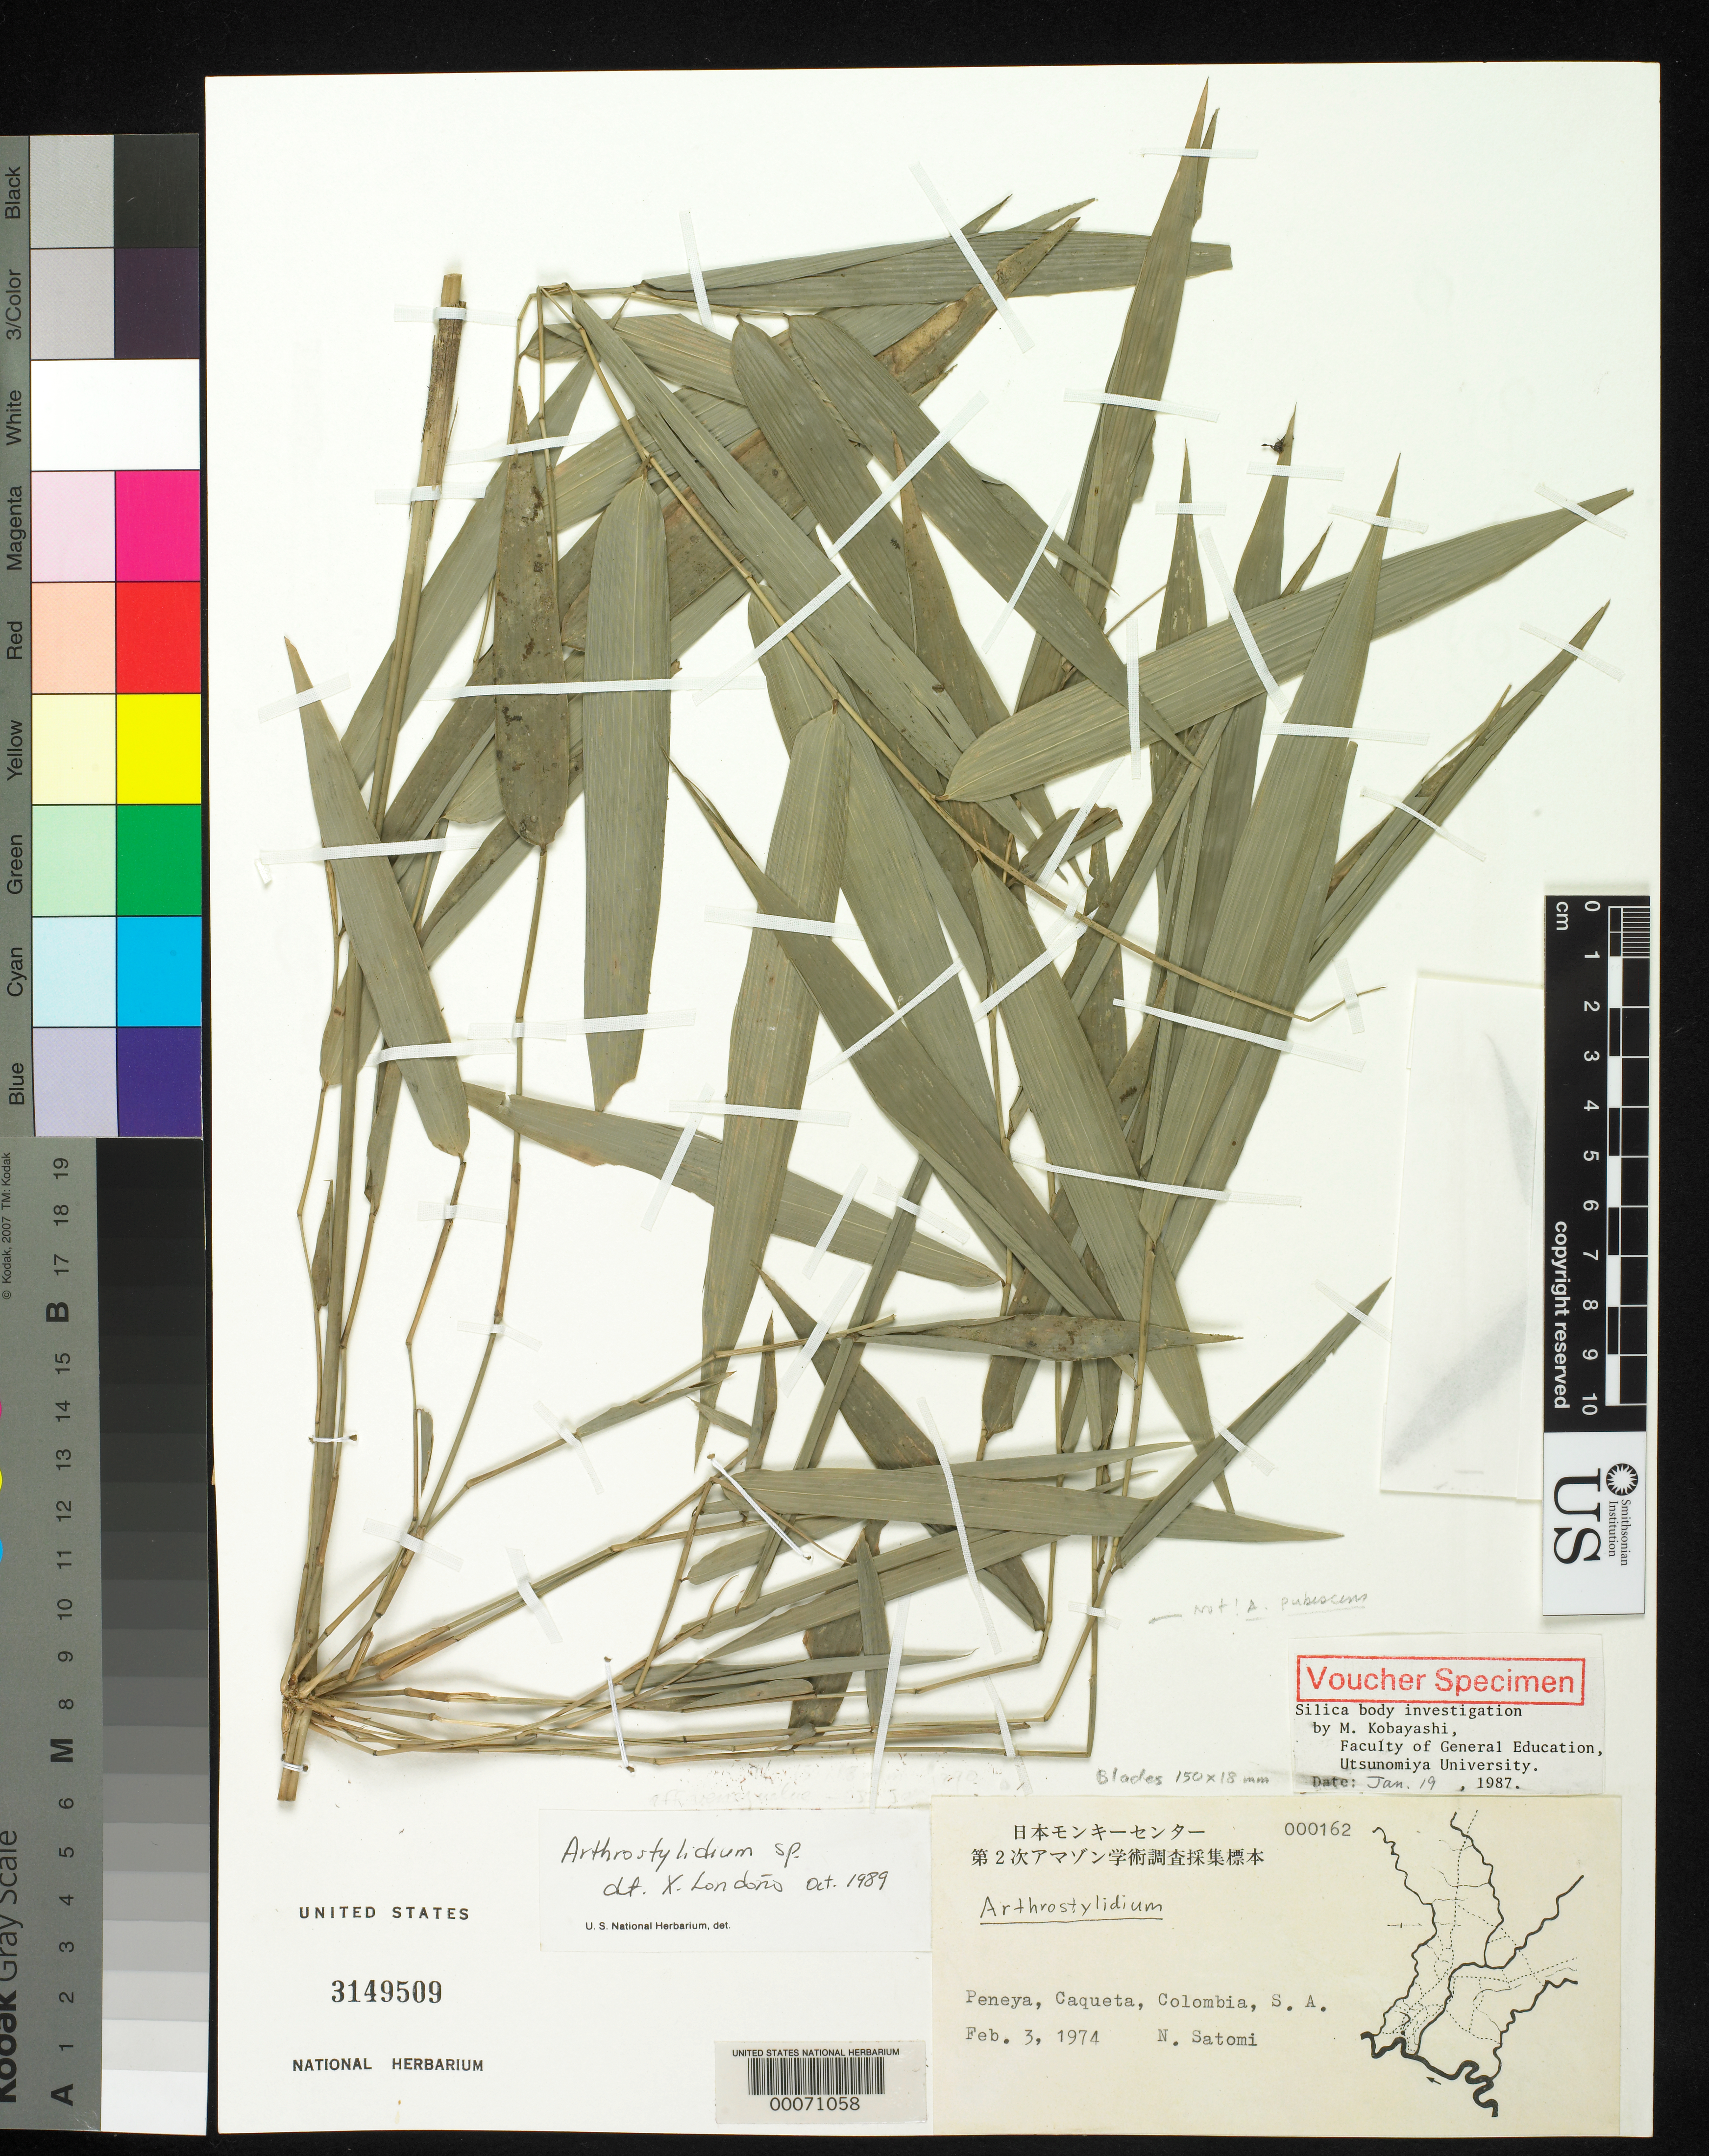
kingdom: Plantae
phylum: Tracheophyta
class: Liliopsida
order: Poales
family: Poaceae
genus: Arthrostylidium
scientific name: Arthrostylidium sp.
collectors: N. Satomi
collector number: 162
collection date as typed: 03 Feb 1974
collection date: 1974-02-03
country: Colombia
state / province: Caquetá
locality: Peneya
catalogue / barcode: US 3149509